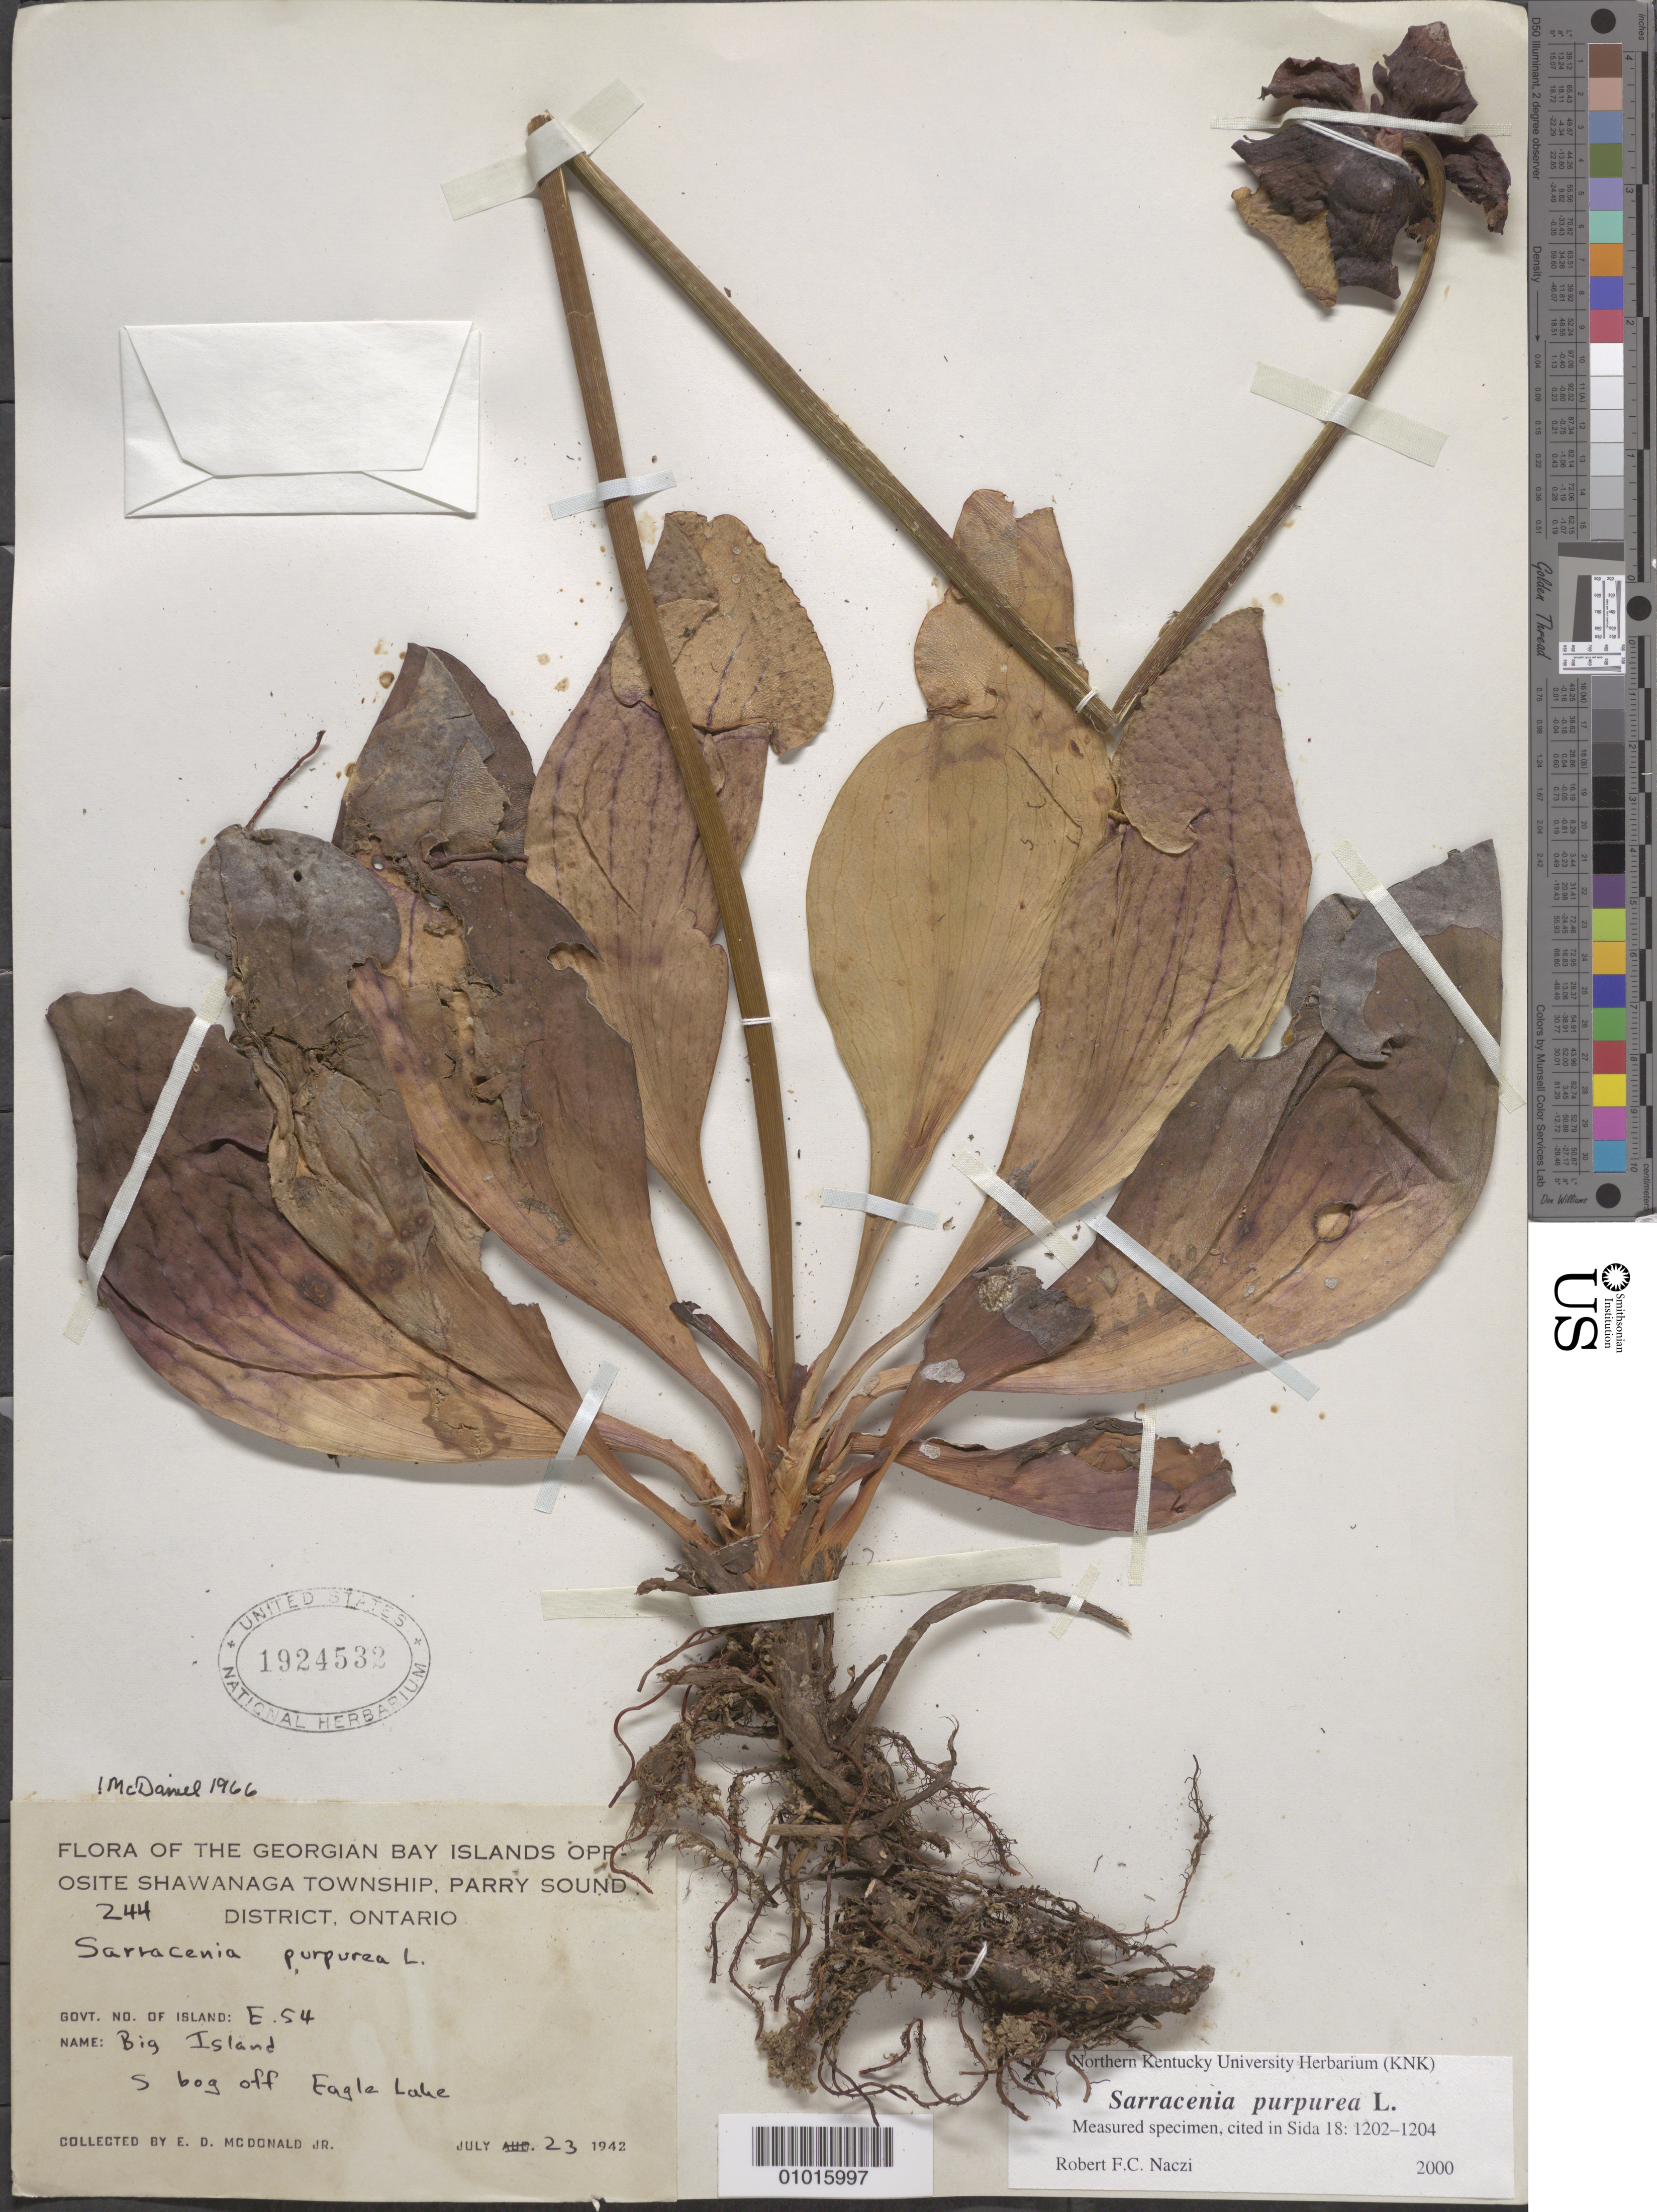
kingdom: Plantae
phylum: Tracheophyta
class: Magnoliopsida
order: Ericales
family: Sarraceniaceae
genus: Sarracenia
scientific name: Sarracenia purpurea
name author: L.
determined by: Naczi, R. F. C.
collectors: E. D. McDonald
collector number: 244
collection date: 1942-07-23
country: Canada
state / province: Ontario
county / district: Ontario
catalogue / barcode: US 1924532